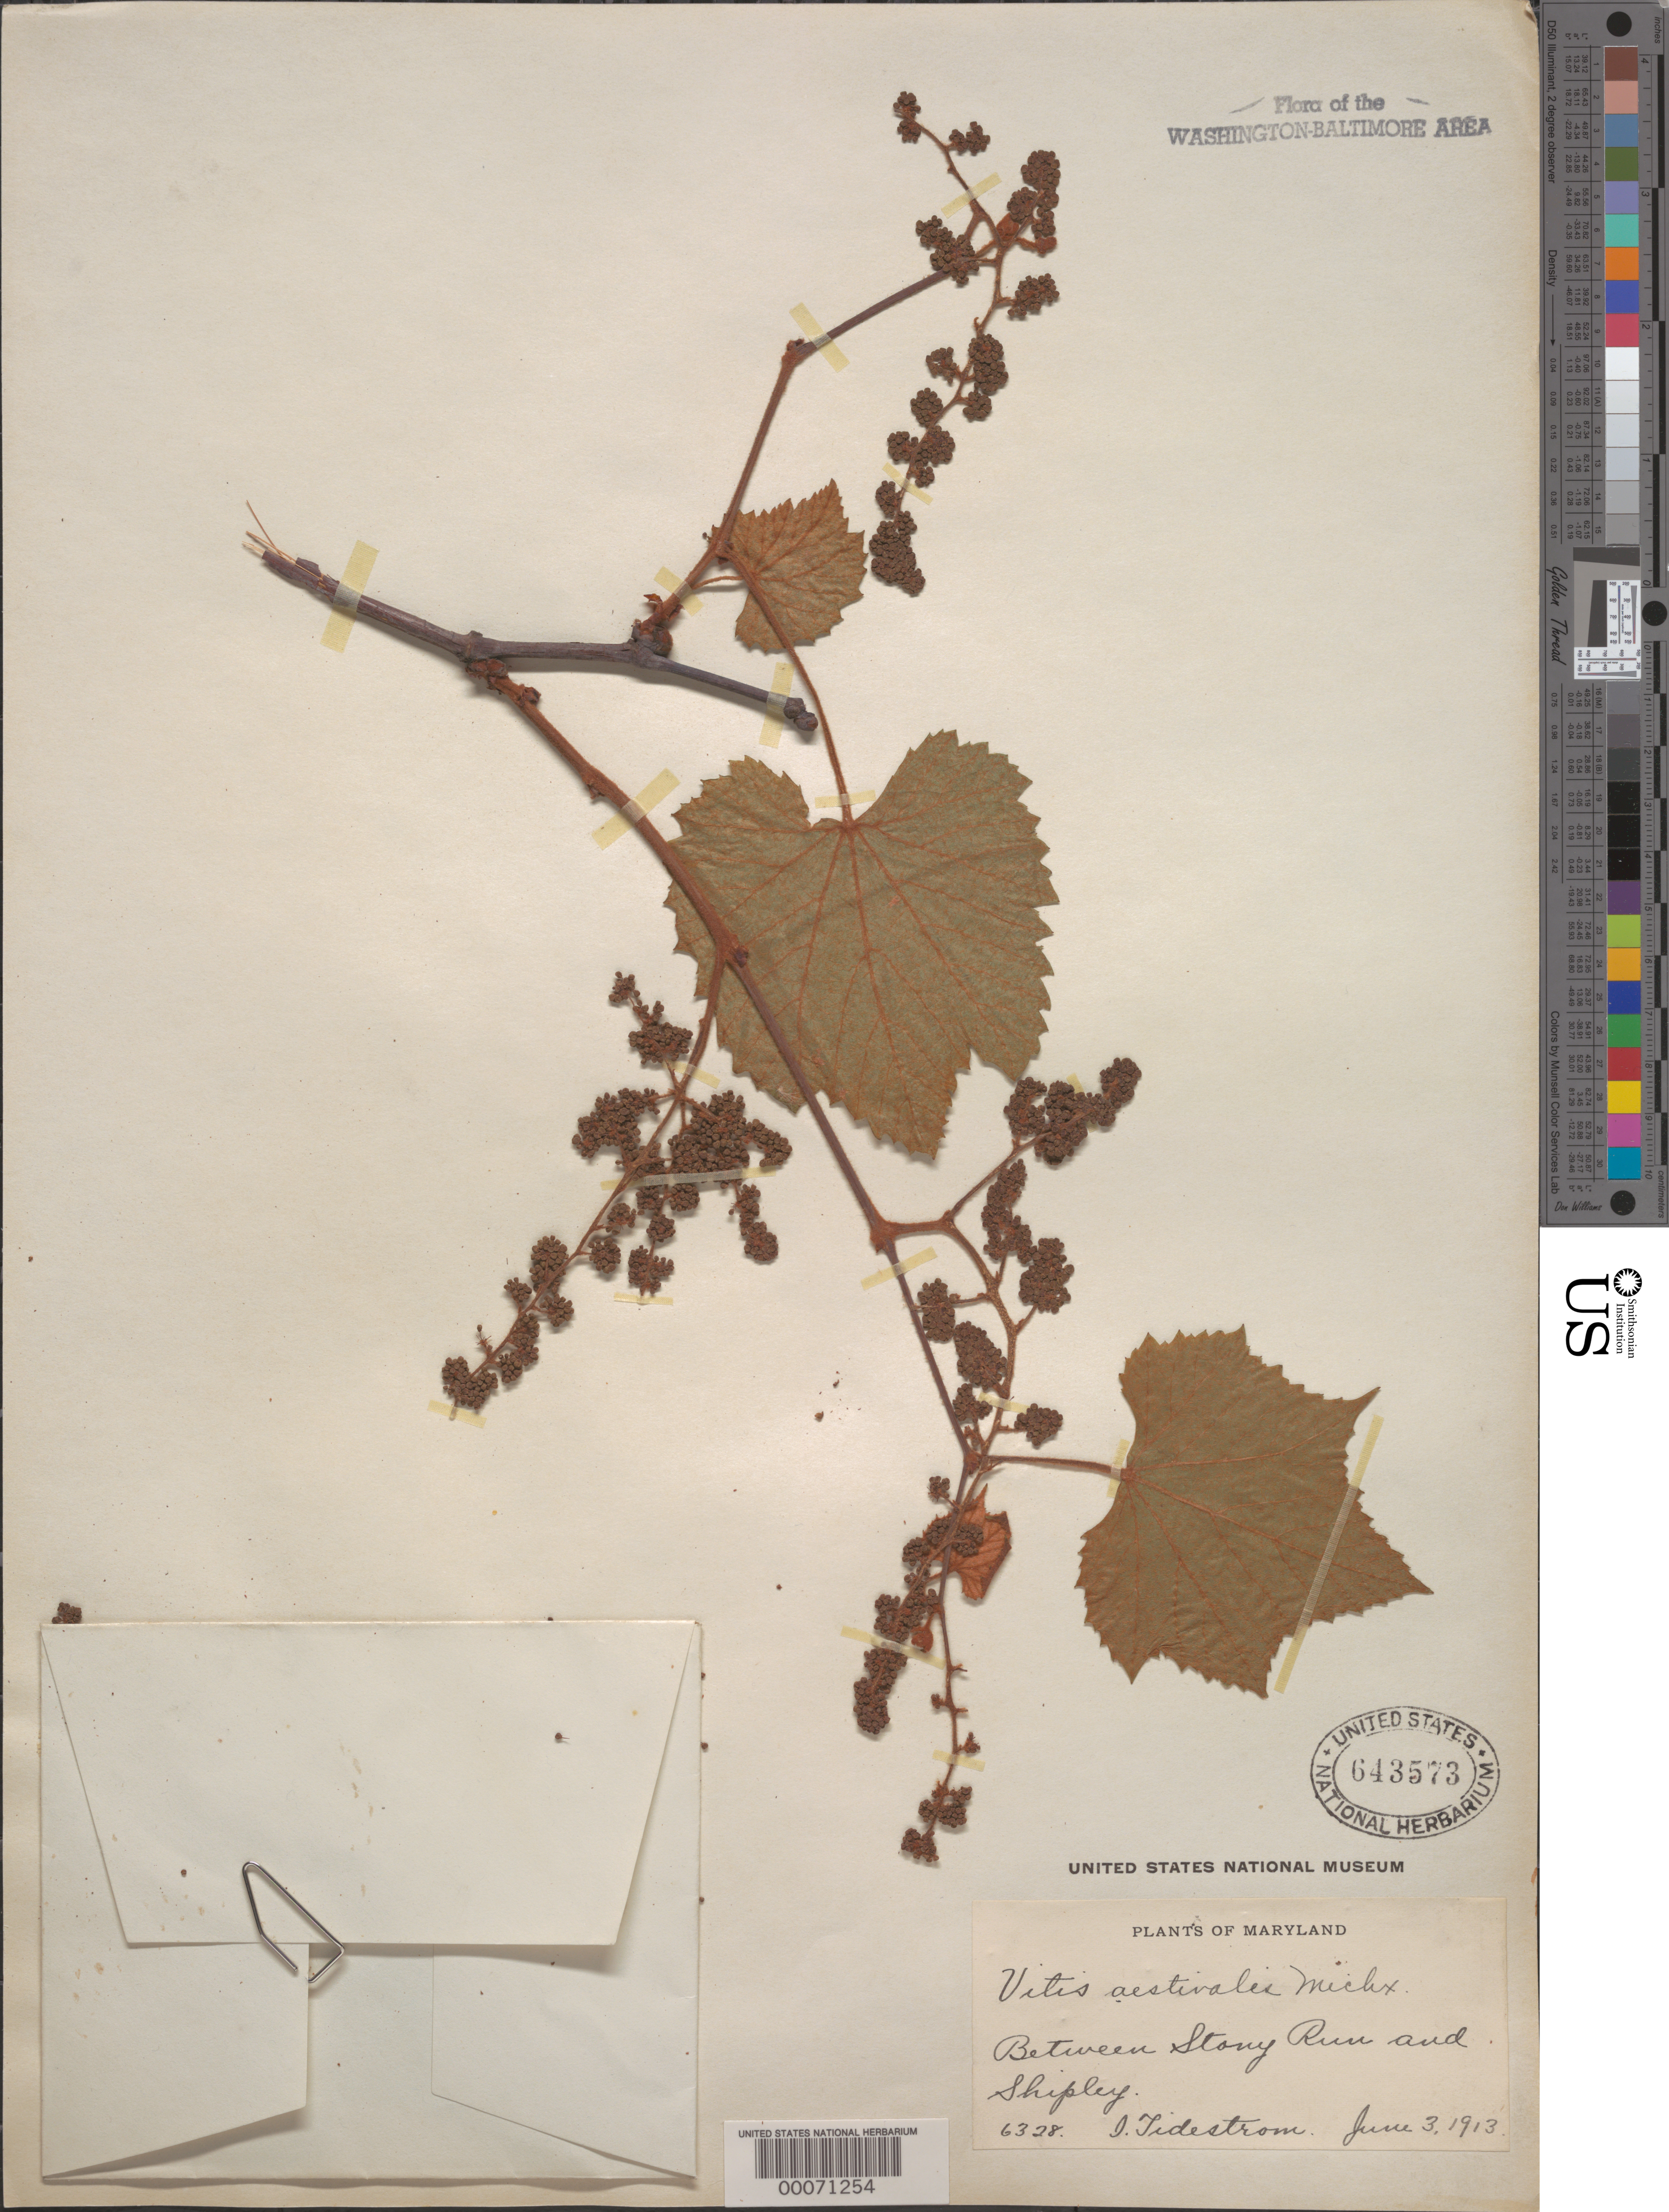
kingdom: Plantae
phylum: Tracheophyta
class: Magnoliopsida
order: Vitales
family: Vitaceae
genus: Vitis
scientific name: Vitis aestivalis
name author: Michx.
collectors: I. F. Tidestrom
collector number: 6328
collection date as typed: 03 Jun 1913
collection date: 1913-06-03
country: United States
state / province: Maryland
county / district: Anne Arundel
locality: Between Stony Run and Shipley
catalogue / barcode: US 643573